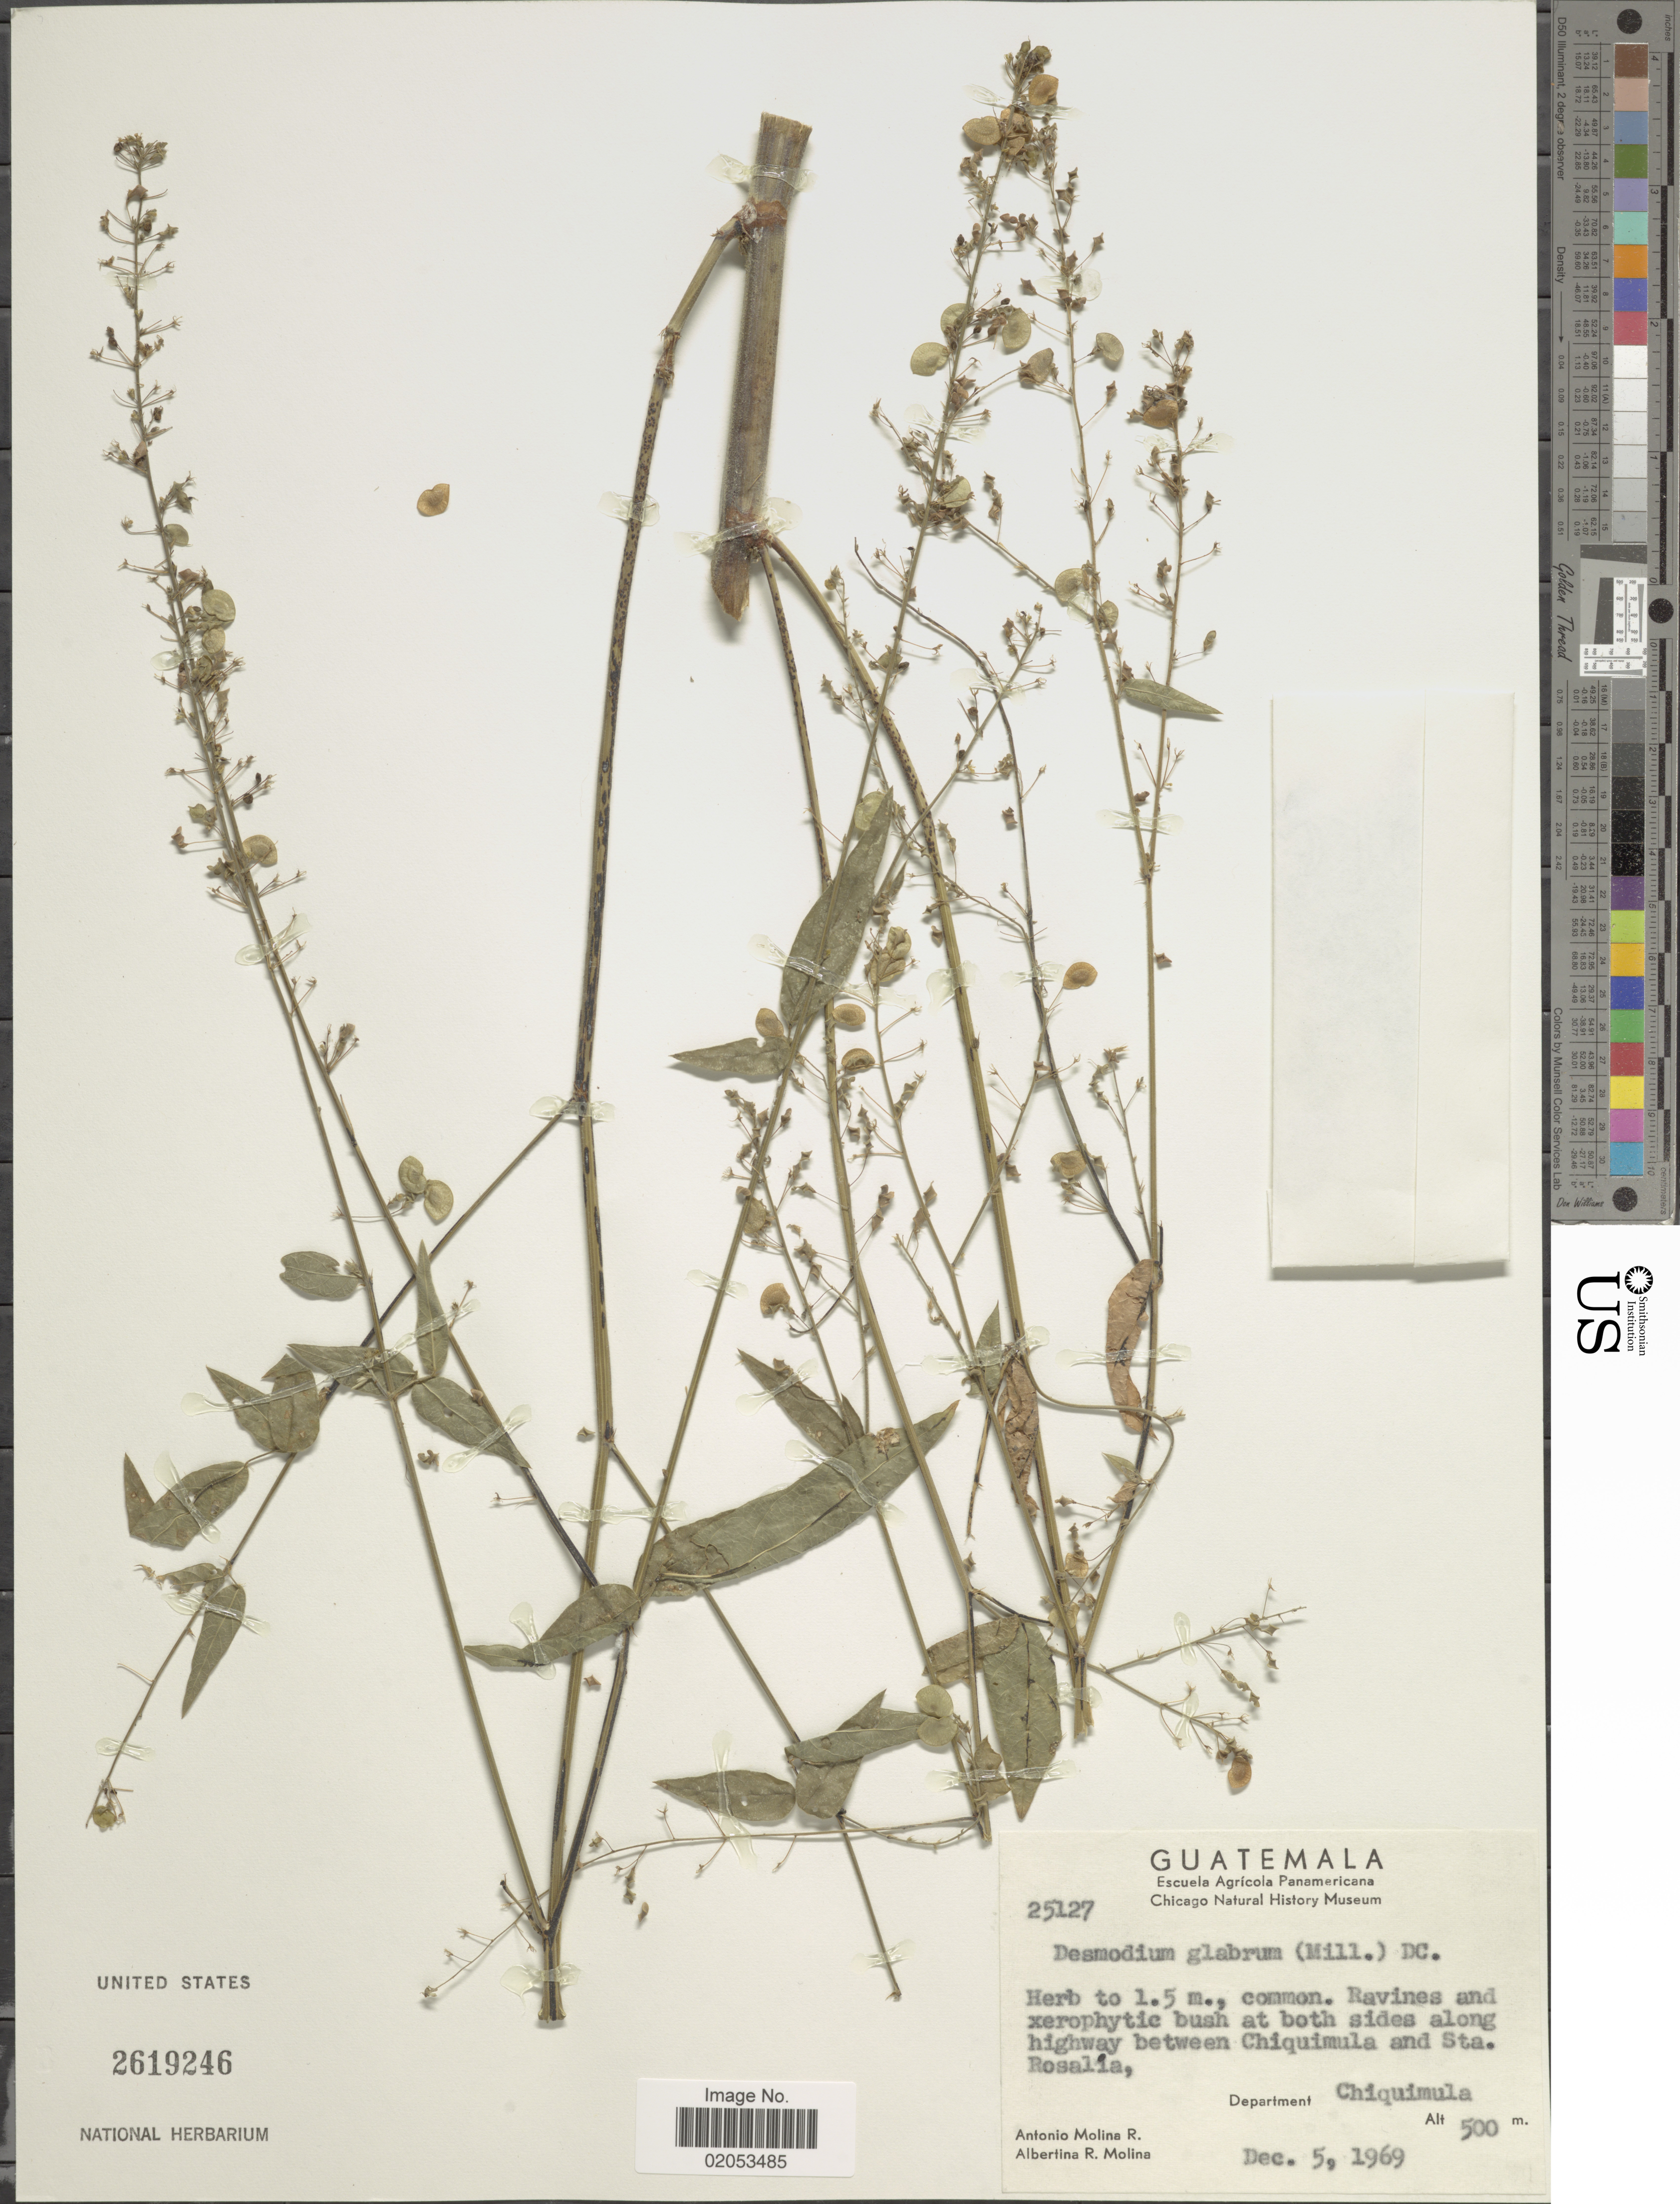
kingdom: Plantae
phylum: Tracheophyta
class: Magnoliopsida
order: Fabales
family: Fabaceae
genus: Desmodium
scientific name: Desmodium glabrum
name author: (Mill.) DC.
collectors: A. Molina R. & A. R. Molina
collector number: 25127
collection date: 1969-12-05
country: Guatemala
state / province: Chiquimula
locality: Ravines and xerophytic bush at both sides along highway between Chiquimula and Sta Rosalía, Department Chiquimula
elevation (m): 500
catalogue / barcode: US 2619246